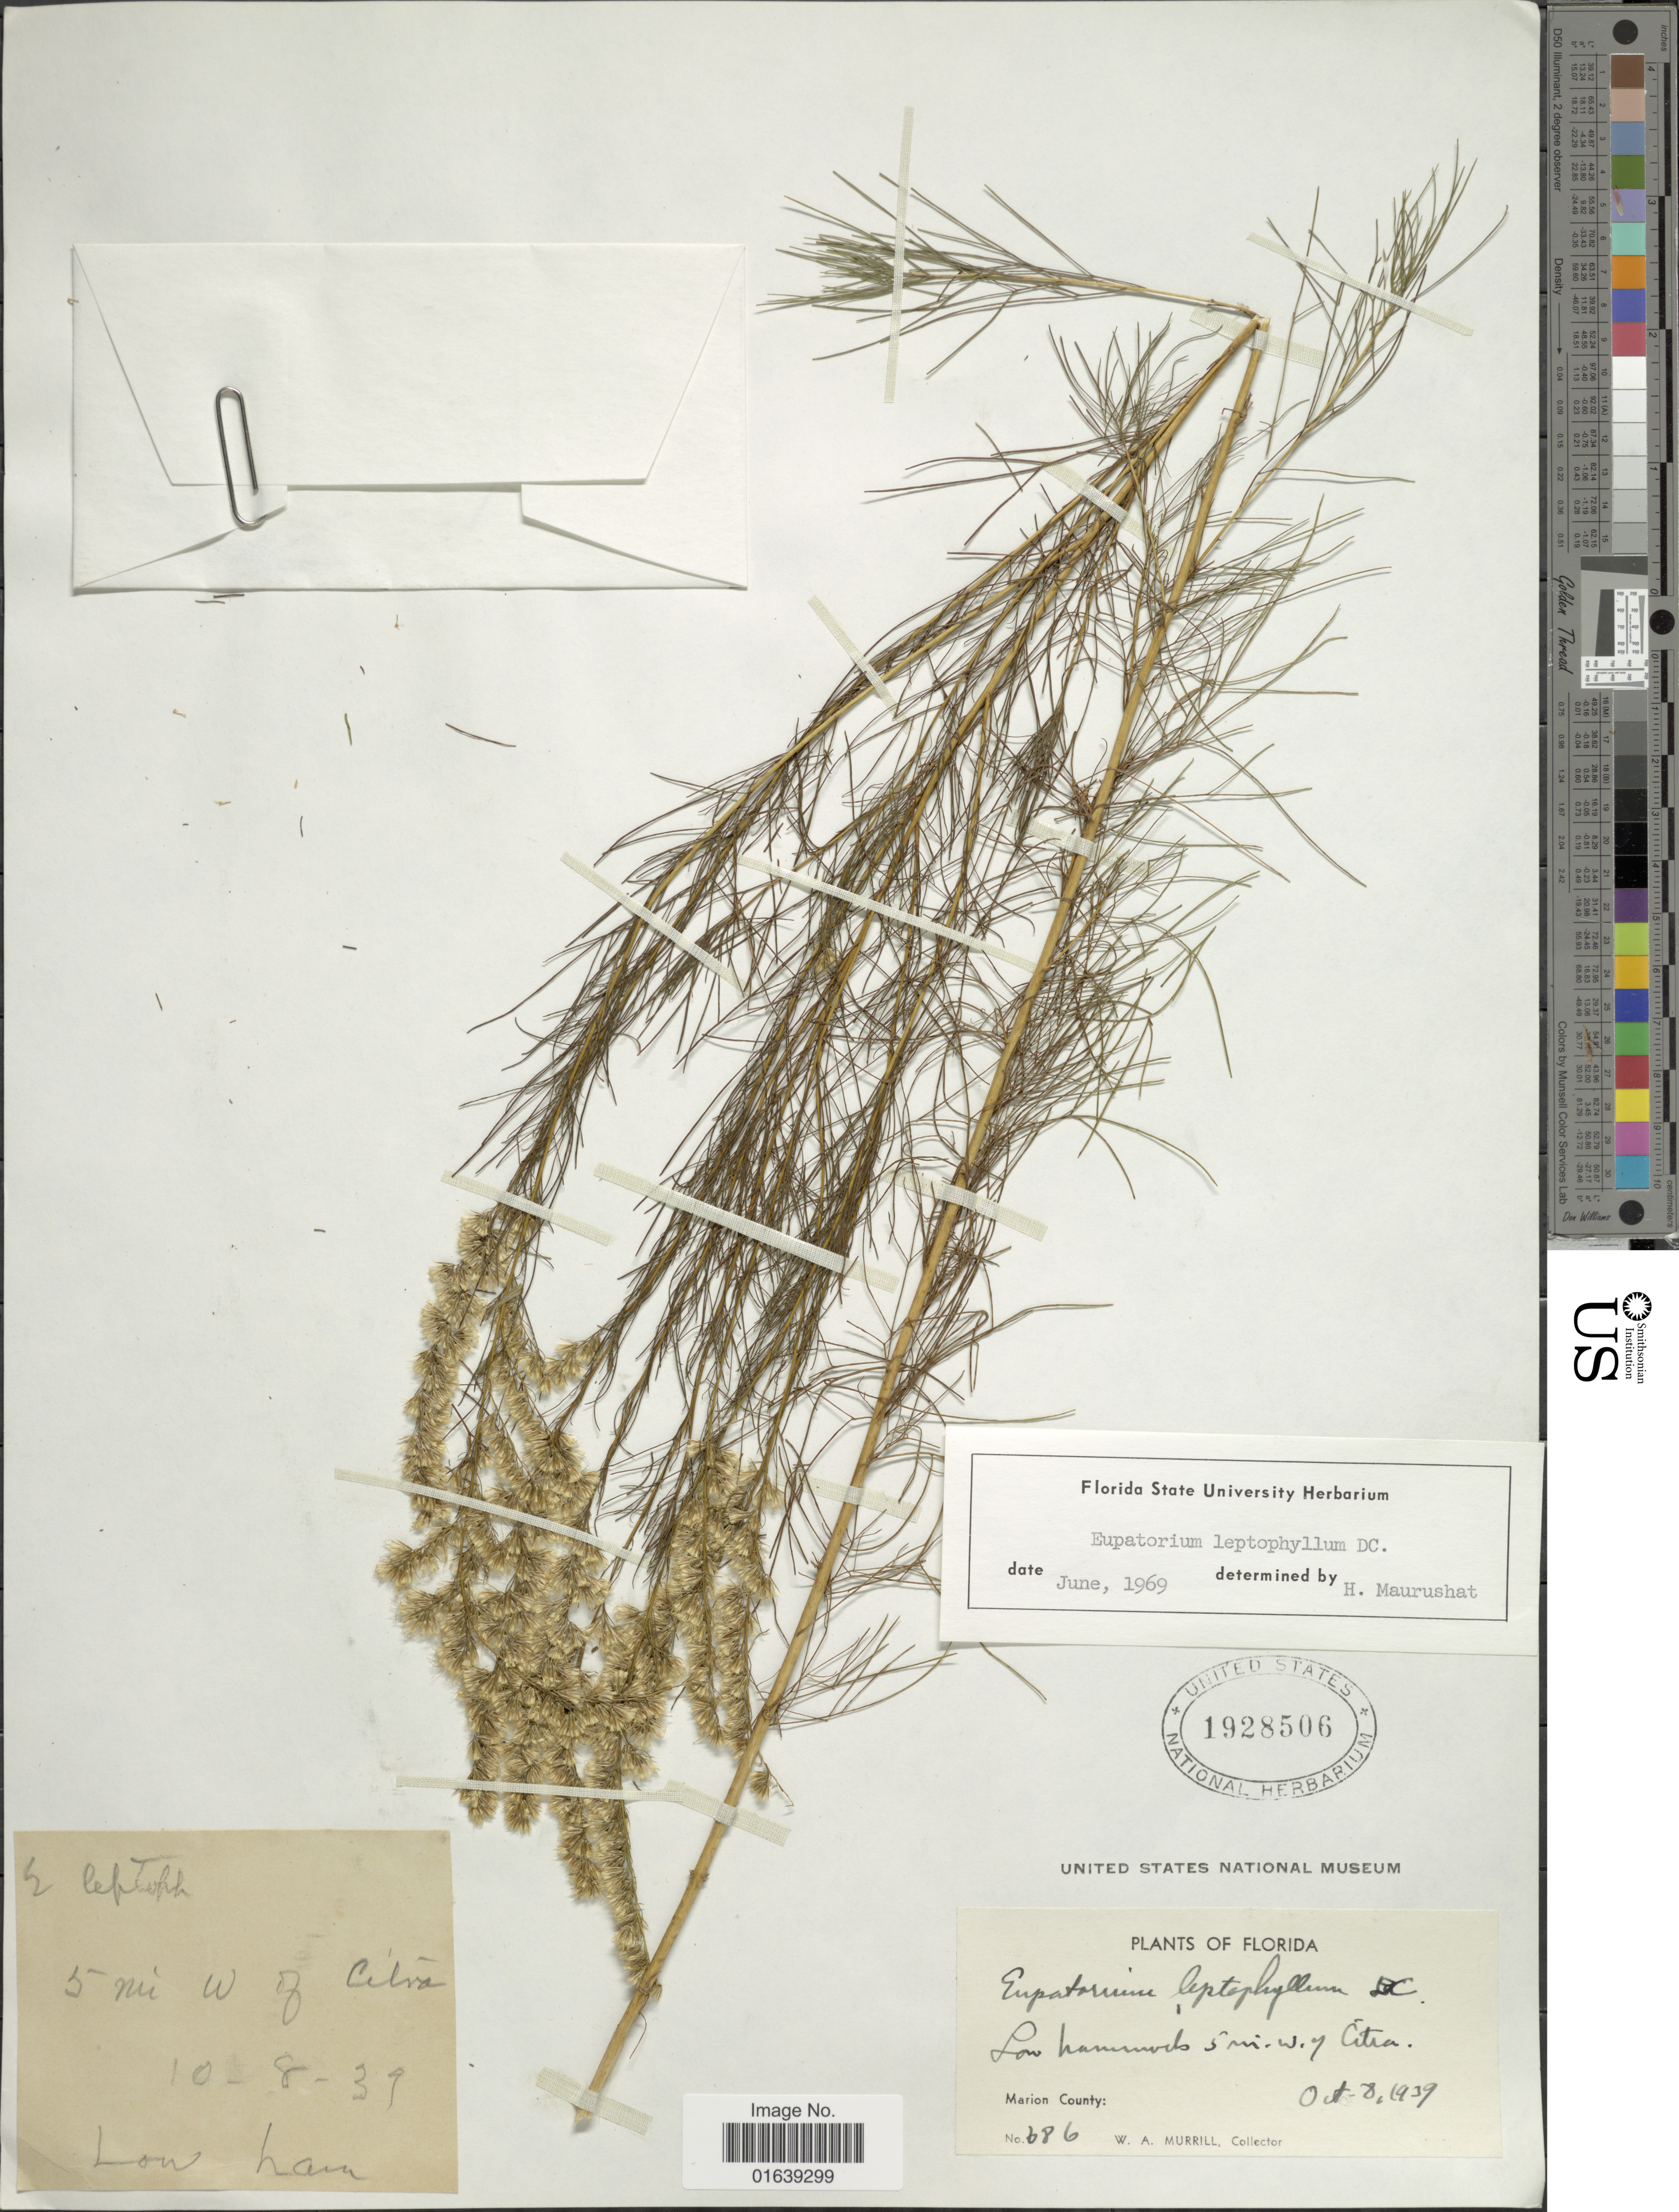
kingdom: Plantae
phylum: Tracheophyta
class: Magnoliopsida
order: Asterales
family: Asteraceae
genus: Eupatorium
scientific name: Eupatorium leptophyllum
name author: DC.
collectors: W. A. Murrill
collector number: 686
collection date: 1939-10-08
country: United States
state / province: Florida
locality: Florida. Low hammock 5 mi. w. of Citra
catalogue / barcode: US 1928506